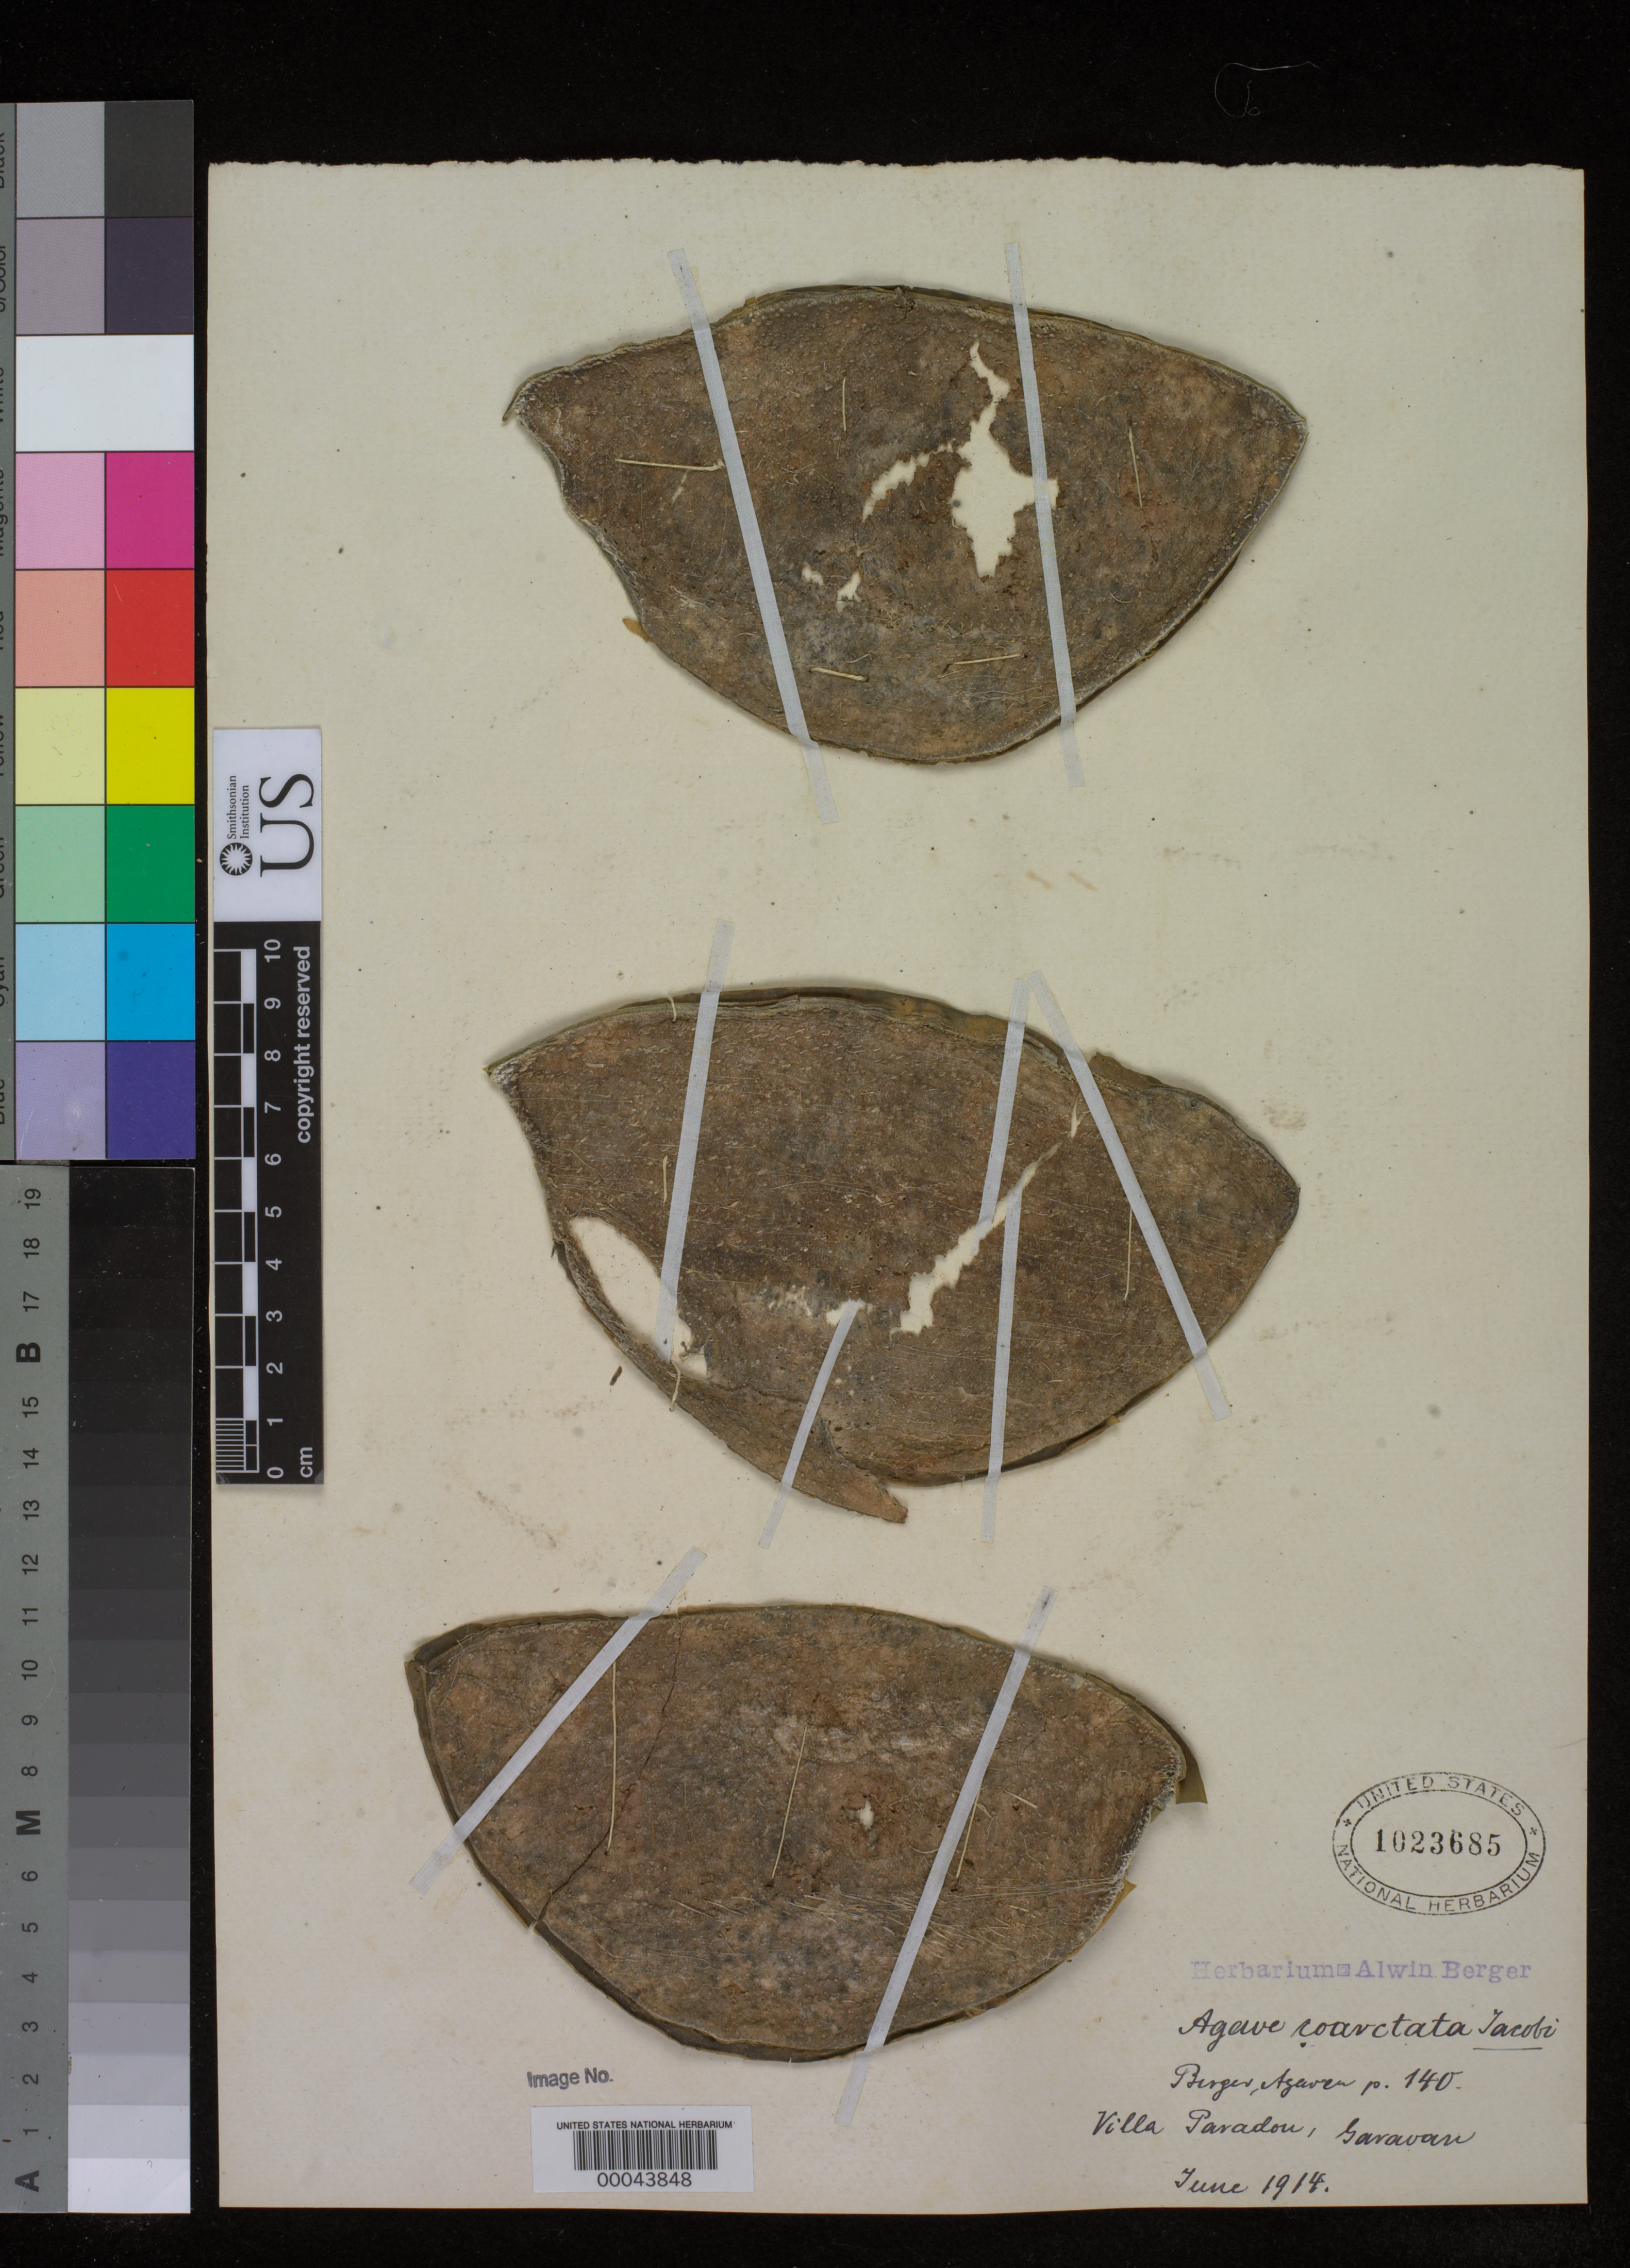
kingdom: Plantae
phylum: Tracheophyta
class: Liliopsida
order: Asparagales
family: Asparagaceae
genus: Agave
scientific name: Agave coarctata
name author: Jacobi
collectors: ex herb. A. Berger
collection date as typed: Jun 1914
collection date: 1914-06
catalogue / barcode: US 1023685